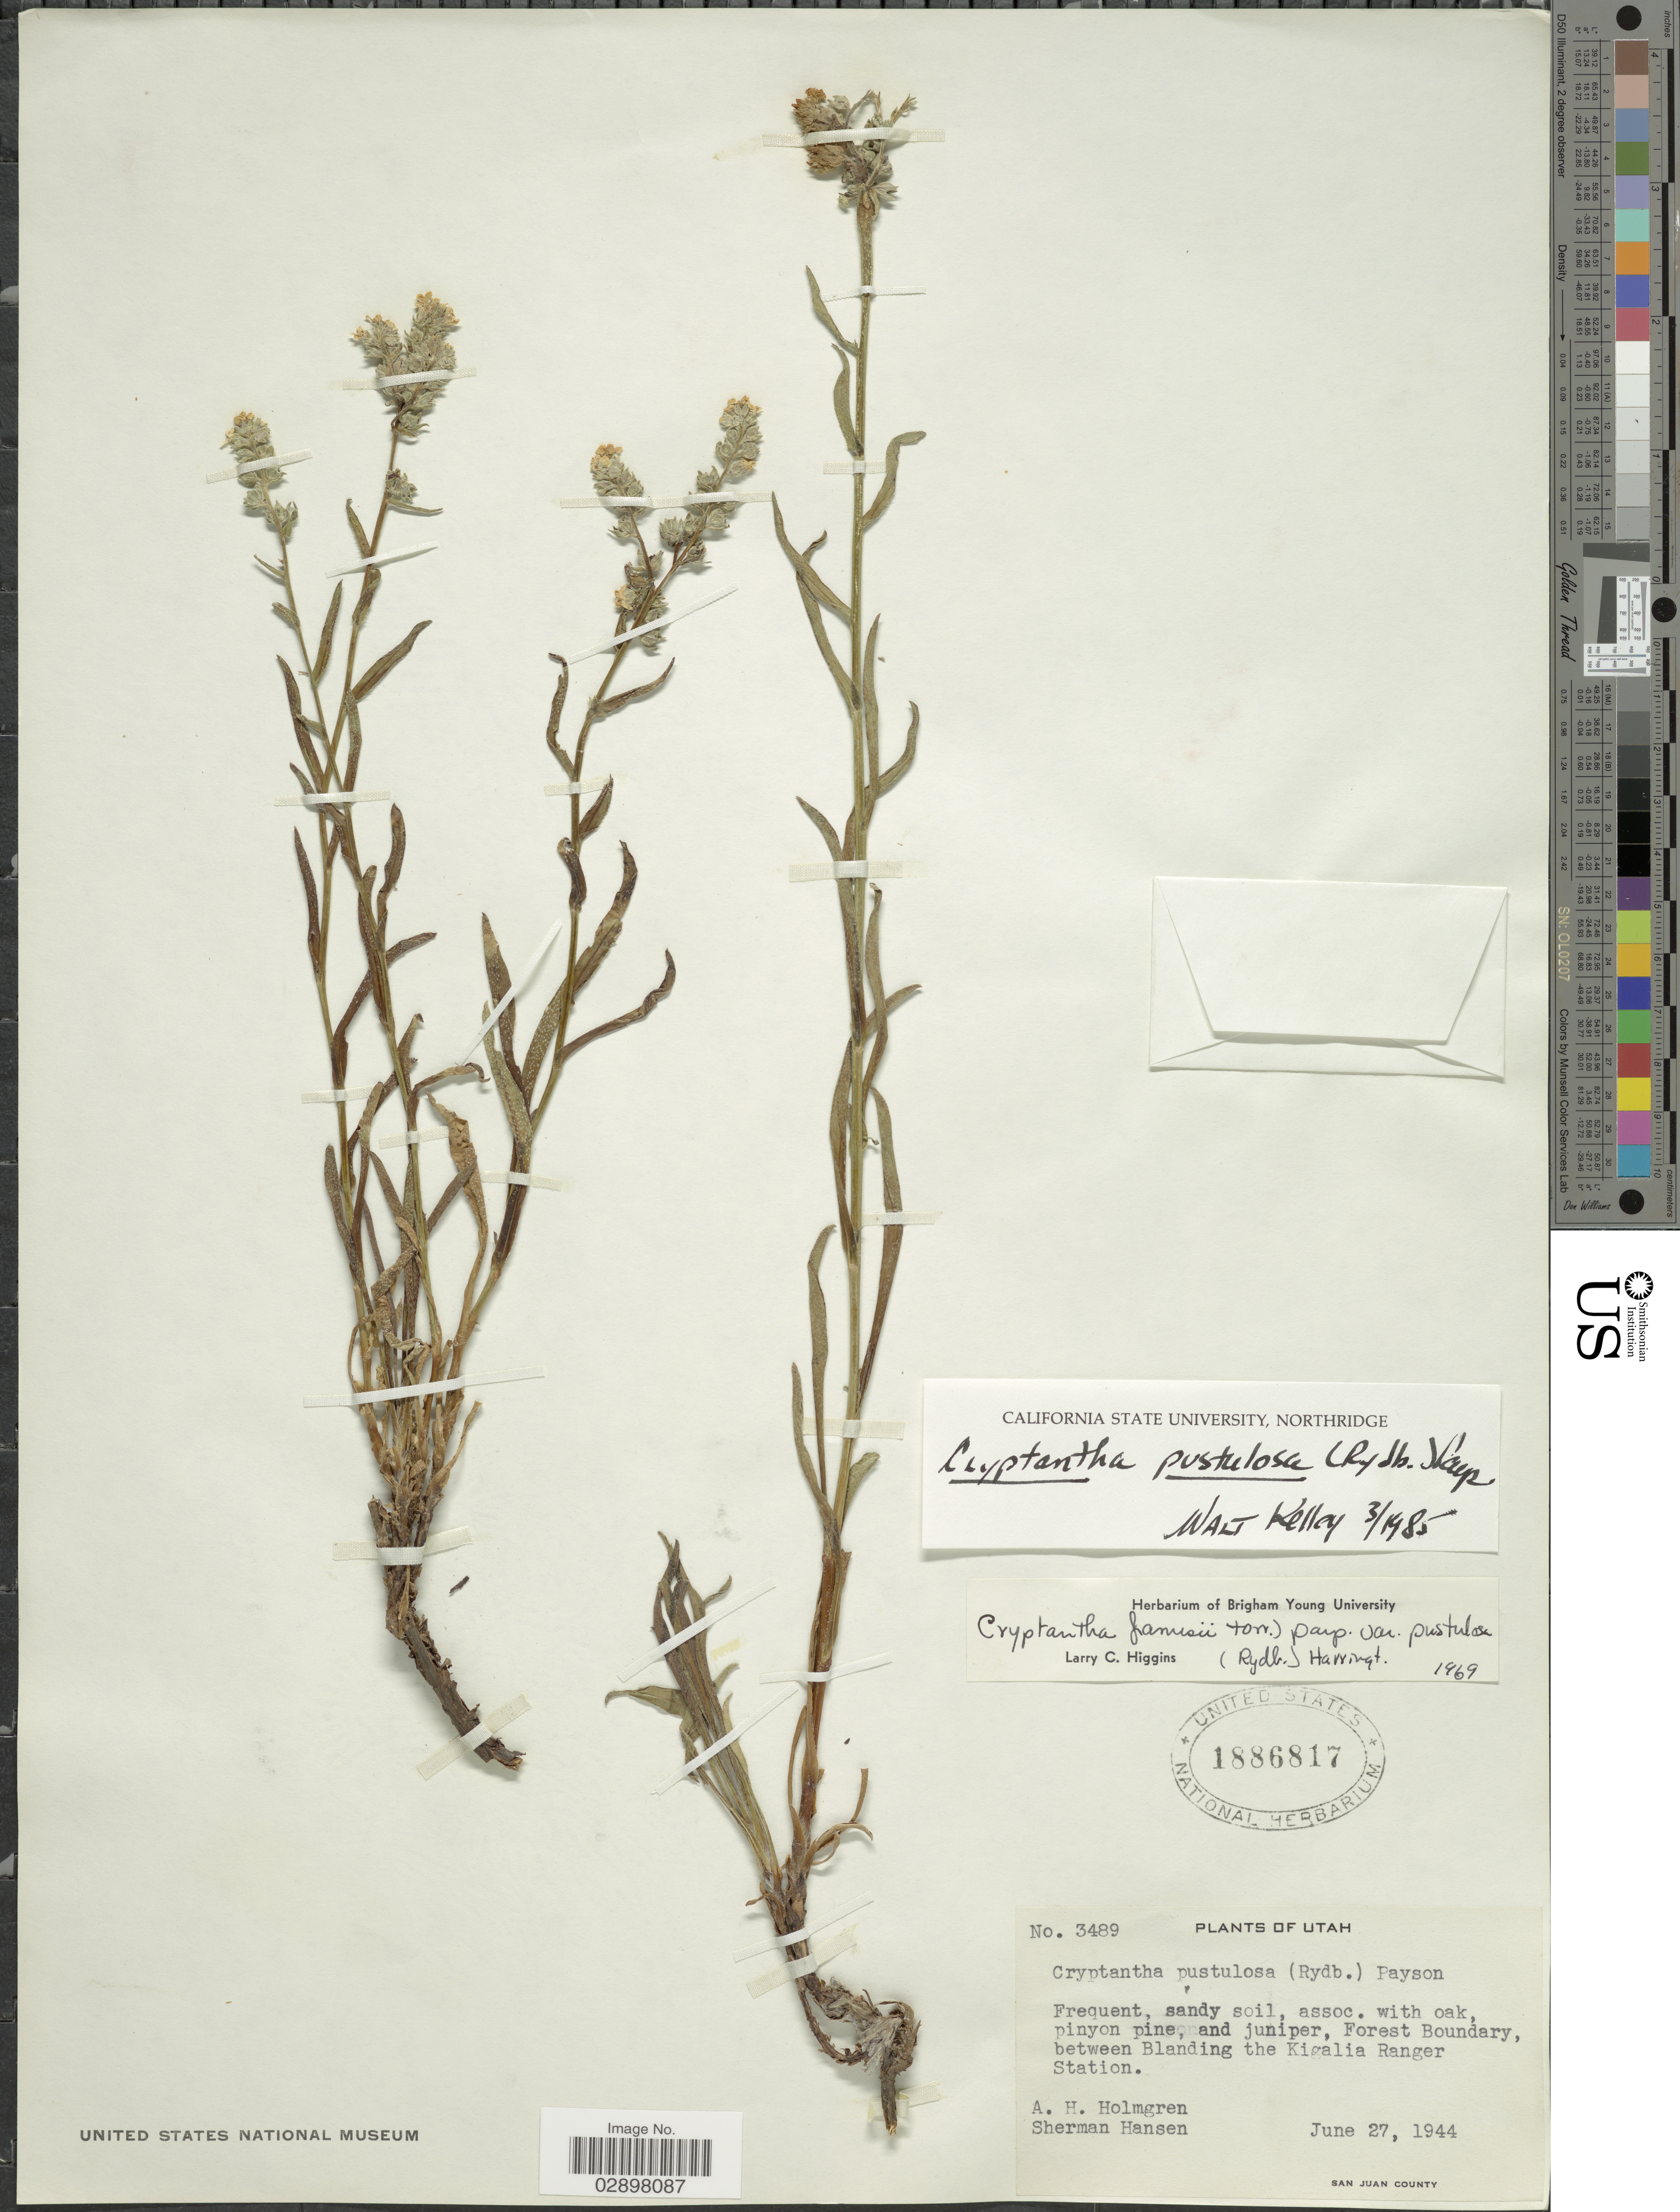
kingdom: Plantae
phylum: Tracheophyta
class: Magnoliopsida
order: Boraginales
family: Boraginaceae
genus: Cryptantha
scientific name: Cryptantha pustulosa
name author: (Rydb.) Payson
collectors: A. H. Holmgren & S. Hansen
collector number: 3489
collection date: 1944-06-27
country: United States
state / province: Utah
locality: Forest Boundary, between Blanding the Kigalia Ranger Station. San Juan County.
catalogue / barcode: US 1886817